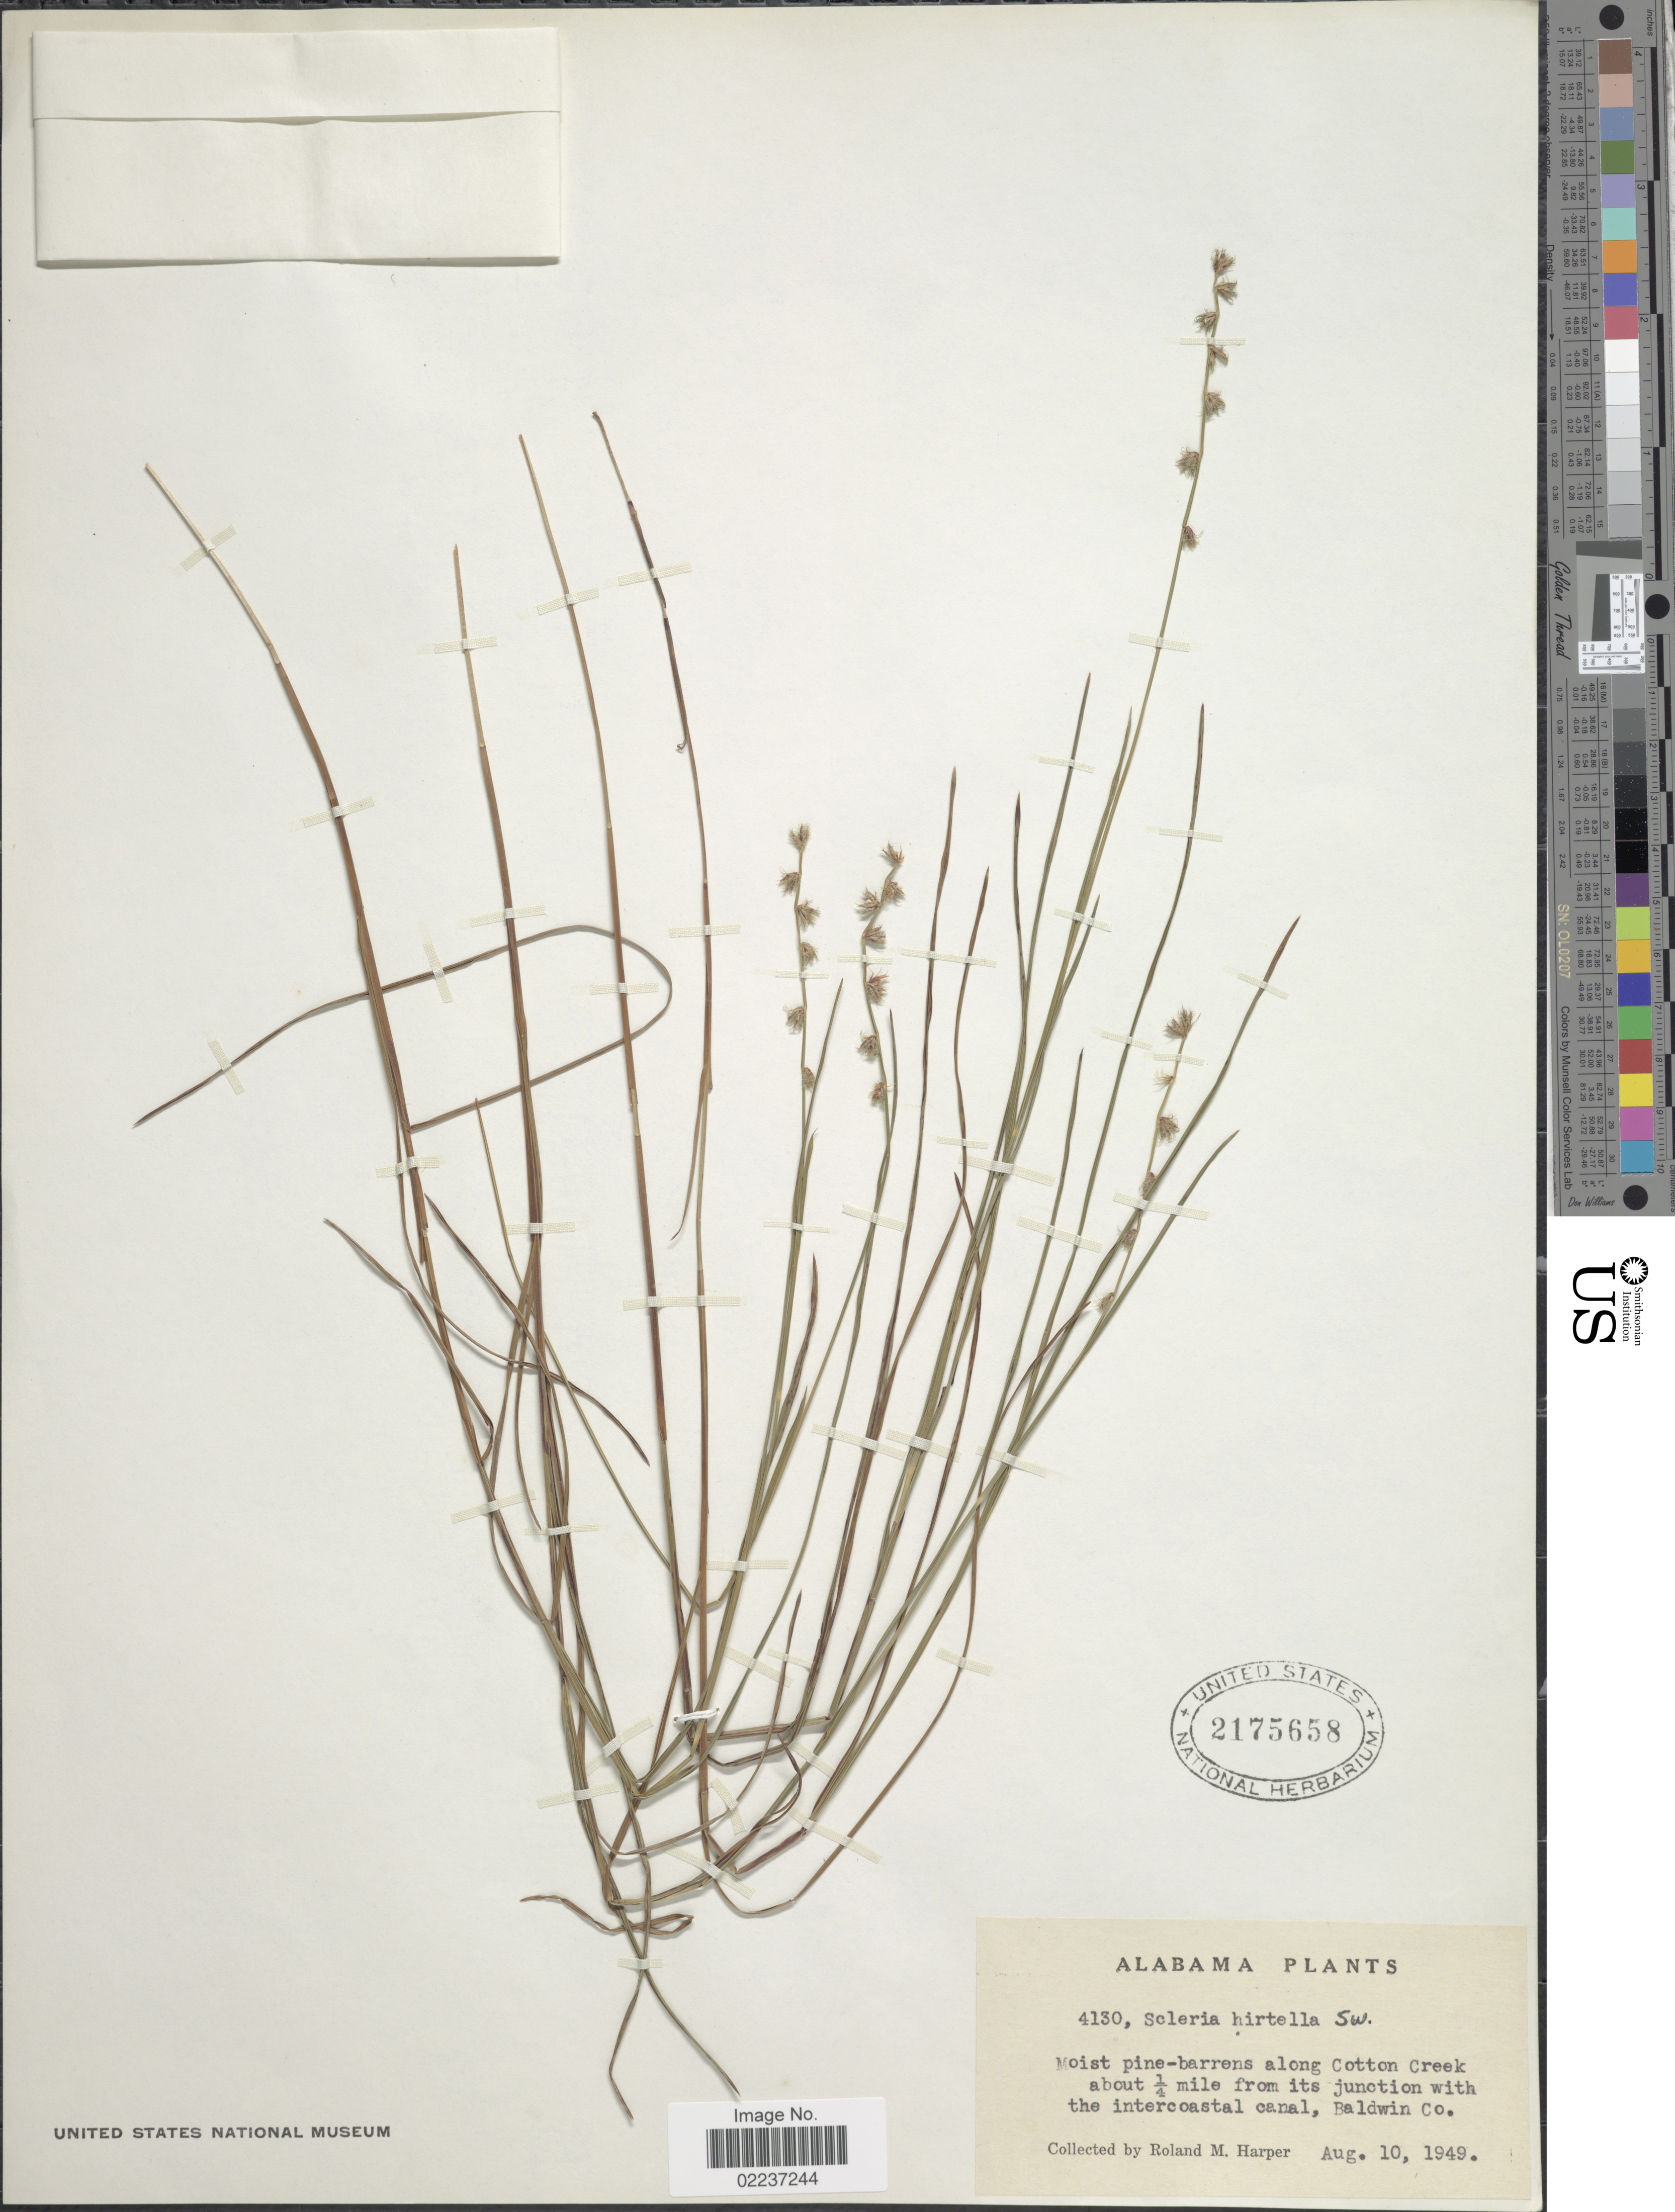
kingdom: Plantae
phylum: Tracheophyta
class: Liliopsida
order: Poales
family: Cyperaceae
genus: Scleria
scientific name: Scleria hirtella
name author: Sw.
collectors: R. M. Harper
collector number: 4130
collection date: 1949-08-10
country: United States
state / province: Alabama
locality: Moist pine-barrens along Cotton Creek about ¼ mile from its junction with the intercoastal canal, Baldwin Co.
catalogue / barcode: US 2175658